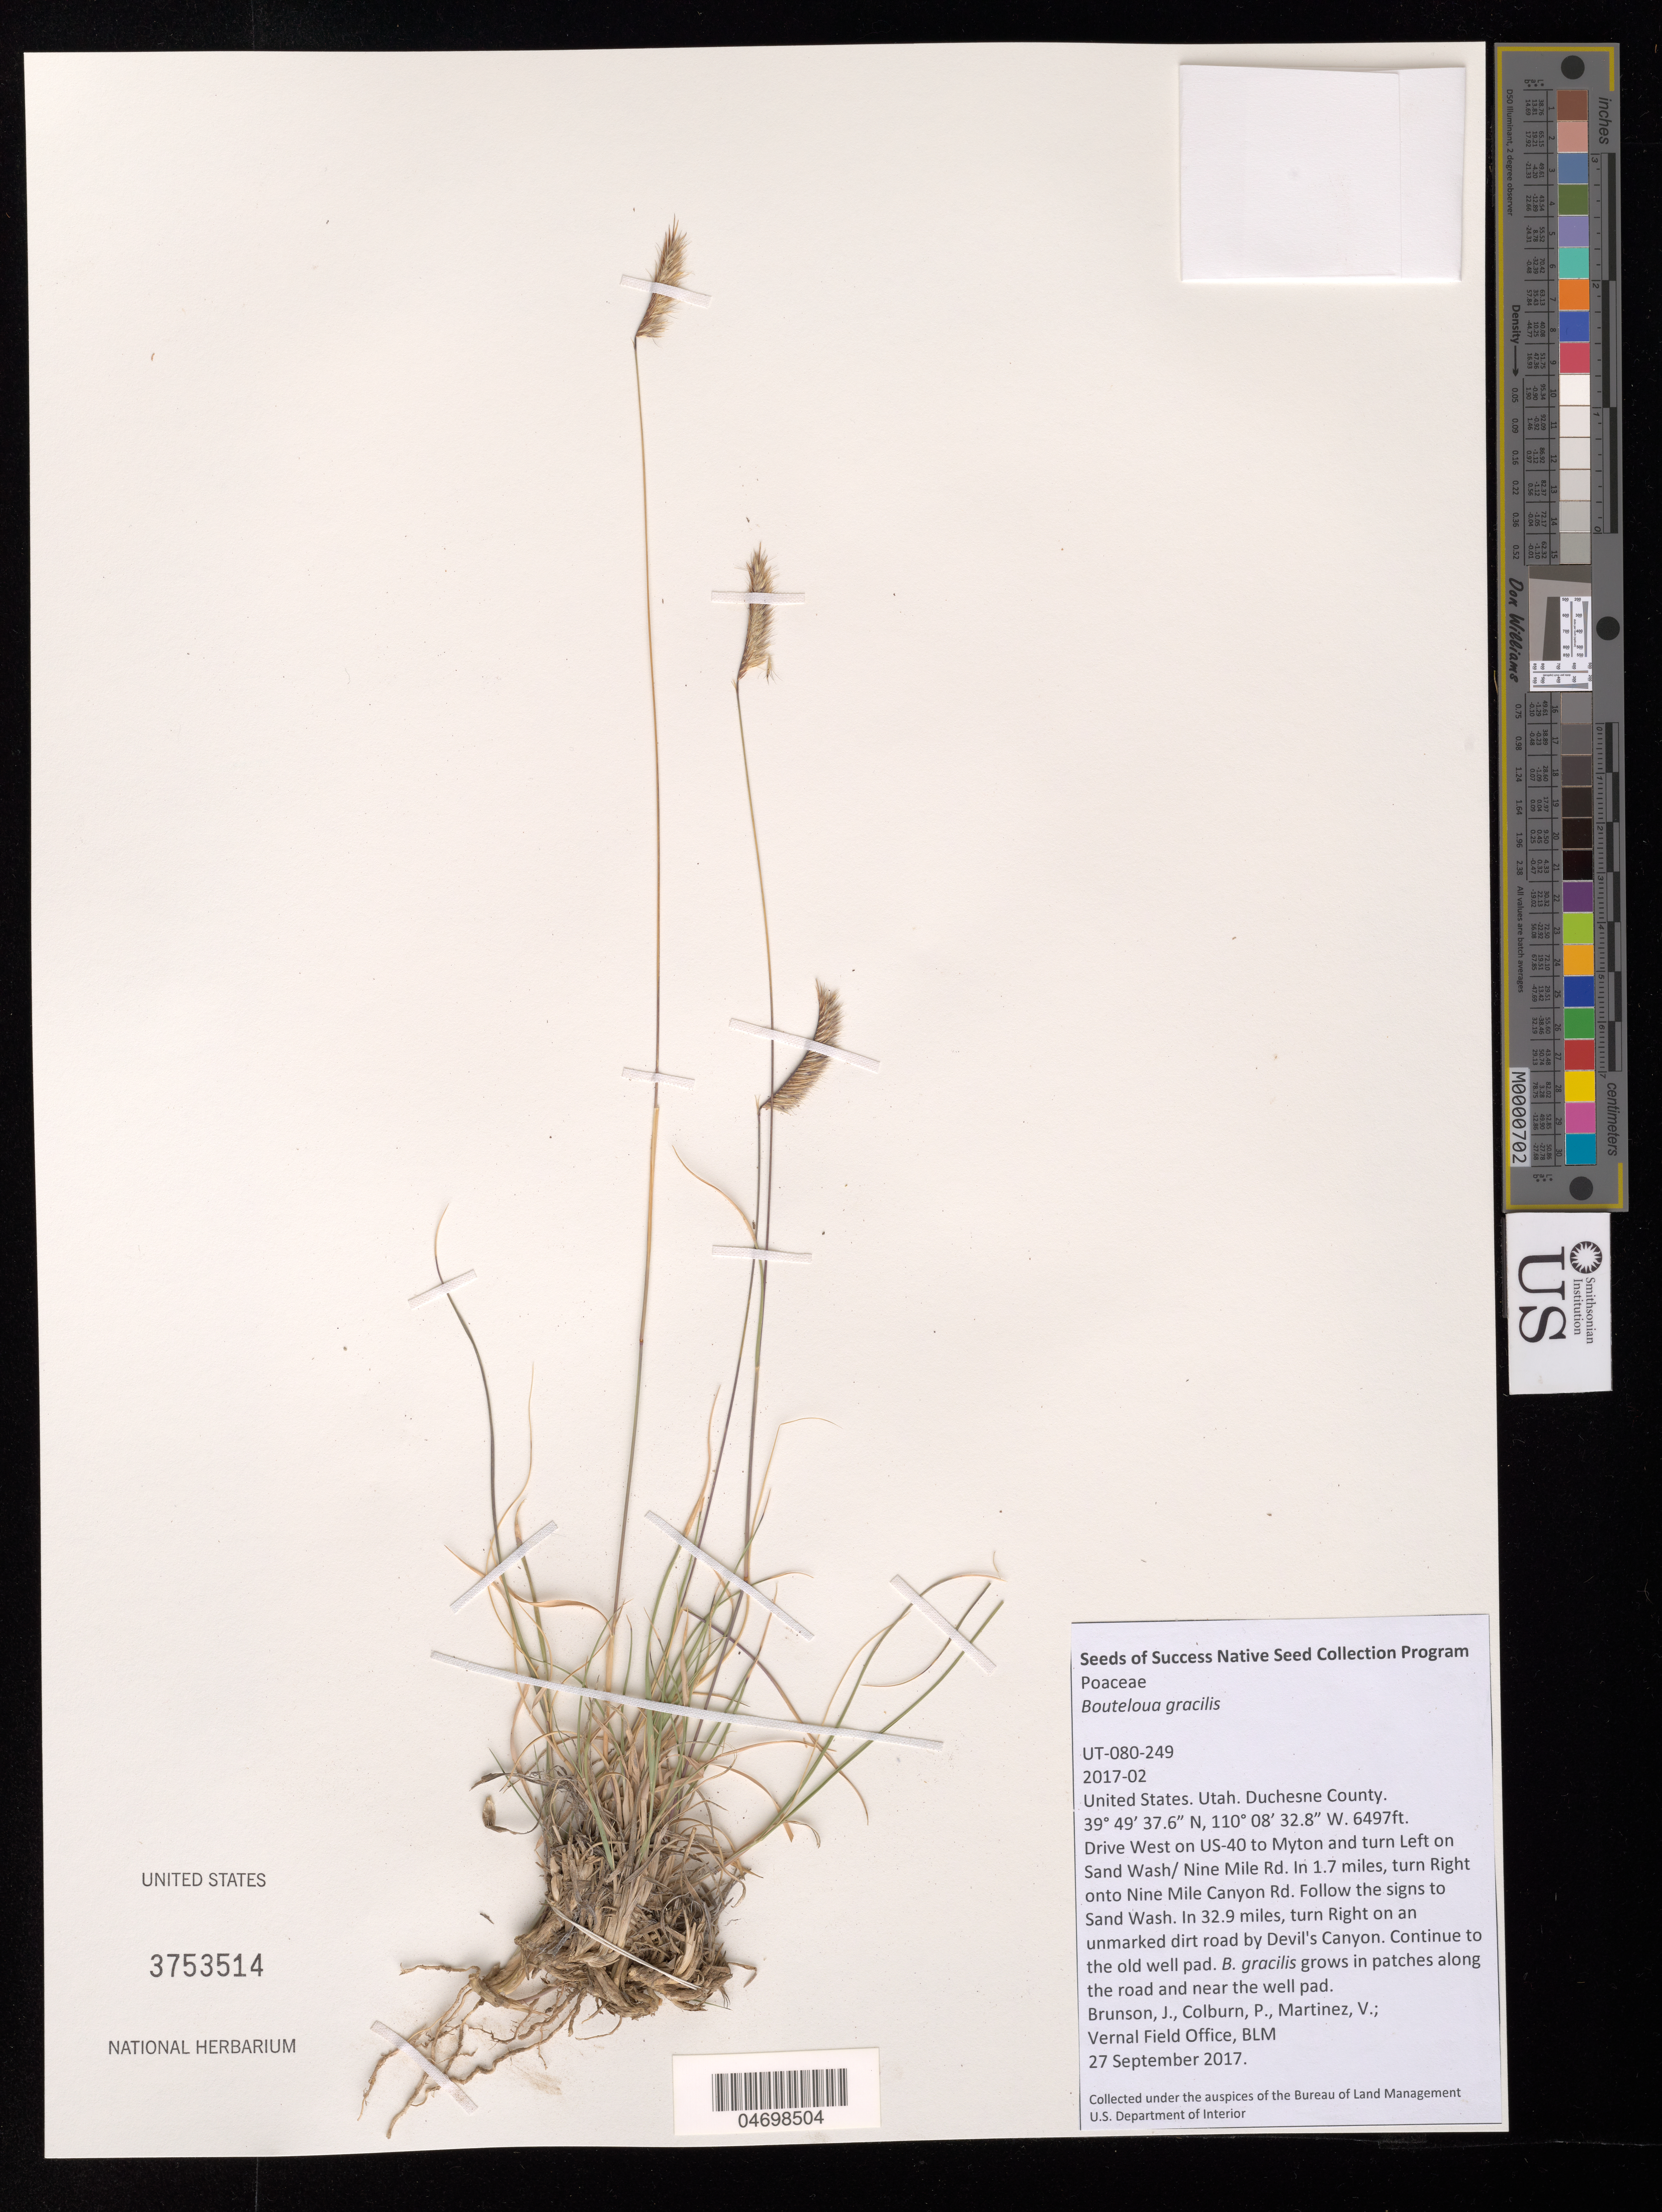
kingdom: Plantae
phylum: Tracheophyta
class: Liliopsida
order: Poales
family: Poaceae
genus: Bouteloua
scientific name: Bouteloua gracilis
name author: (Kunth) Lag. ex Griffiths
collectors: J. Brunson, P. Colburn & V. Martinez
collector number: UT080-249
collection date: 2017-09-27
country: United States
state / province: Utah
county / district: Unitah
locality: Devil's Canyon, near old well pad.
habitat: Colorado Plateau Mixed Low Sagebrush Shrubland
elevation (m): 1980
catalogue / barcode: US 3753514